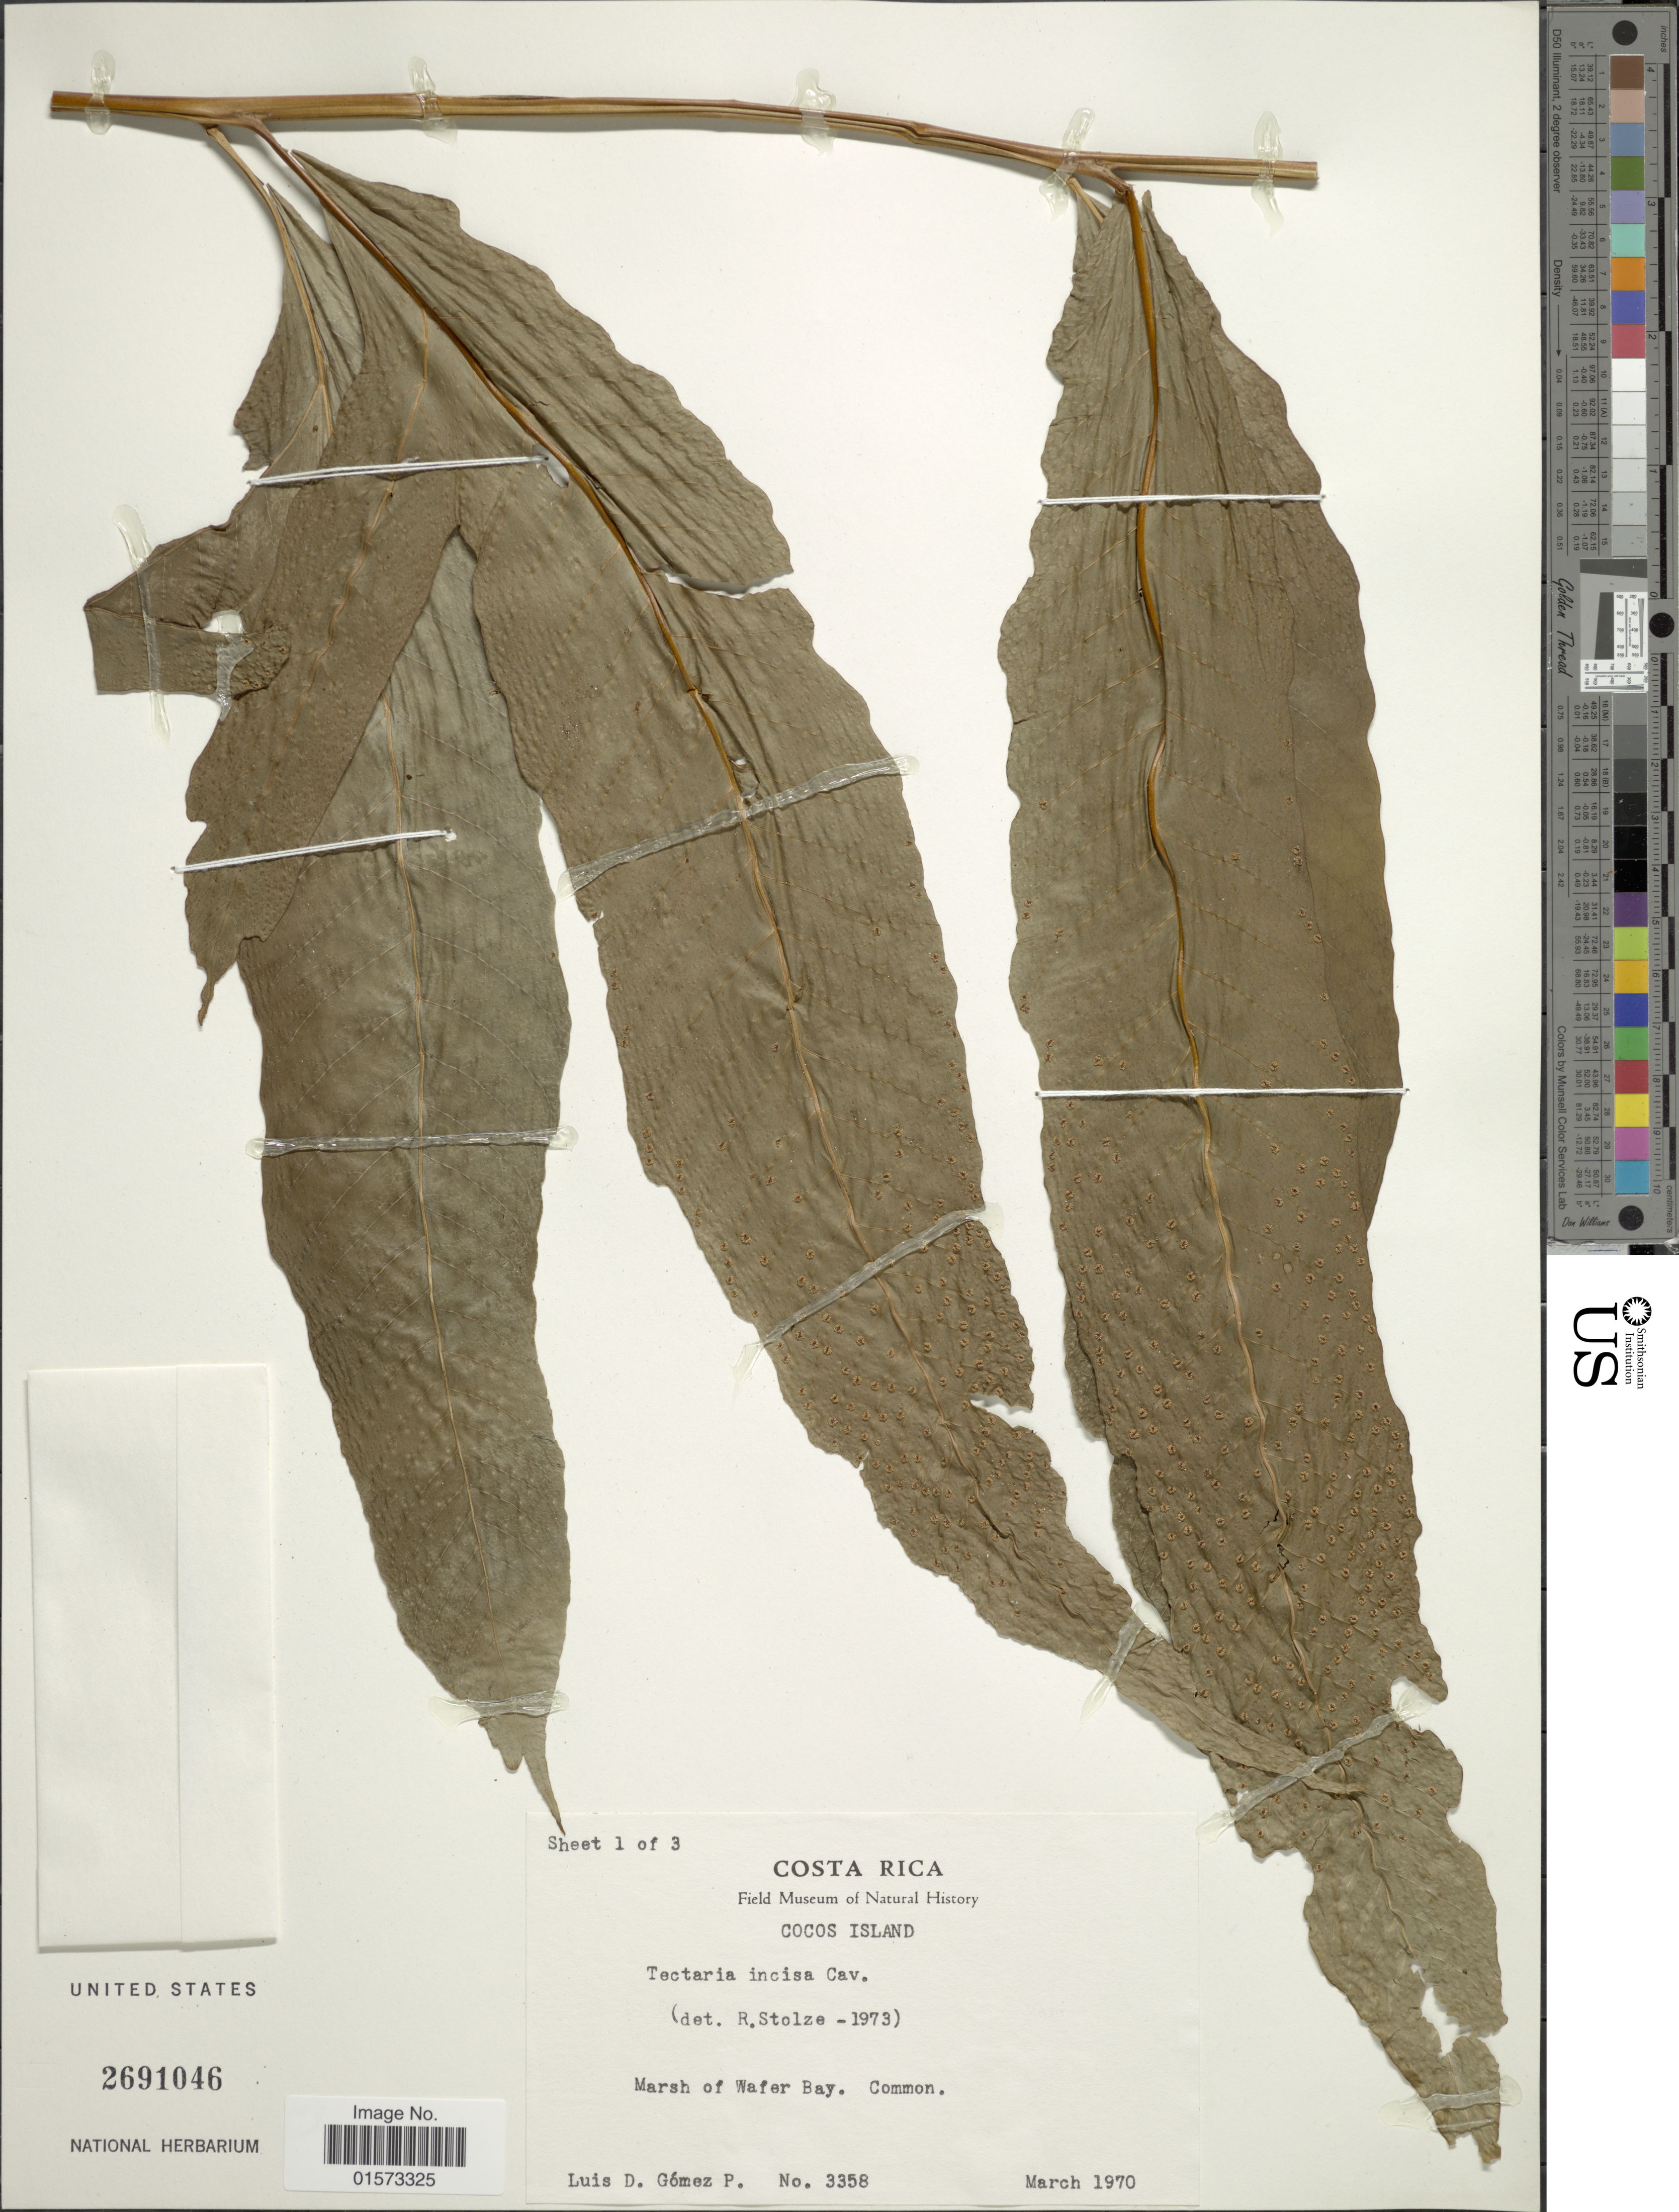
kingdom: Plantae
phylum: Tracheophyta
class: Polypodiopsida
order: Polypodiales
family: Tectariaceae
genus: Tectaria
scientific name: Tectaria incisa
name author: Cav.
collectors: L. D. Gómez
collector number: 3358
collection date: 1970-03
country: Costa Rica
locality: Cocos Island. Marsh of Wafer Bay. Common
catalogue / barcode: US 2691046